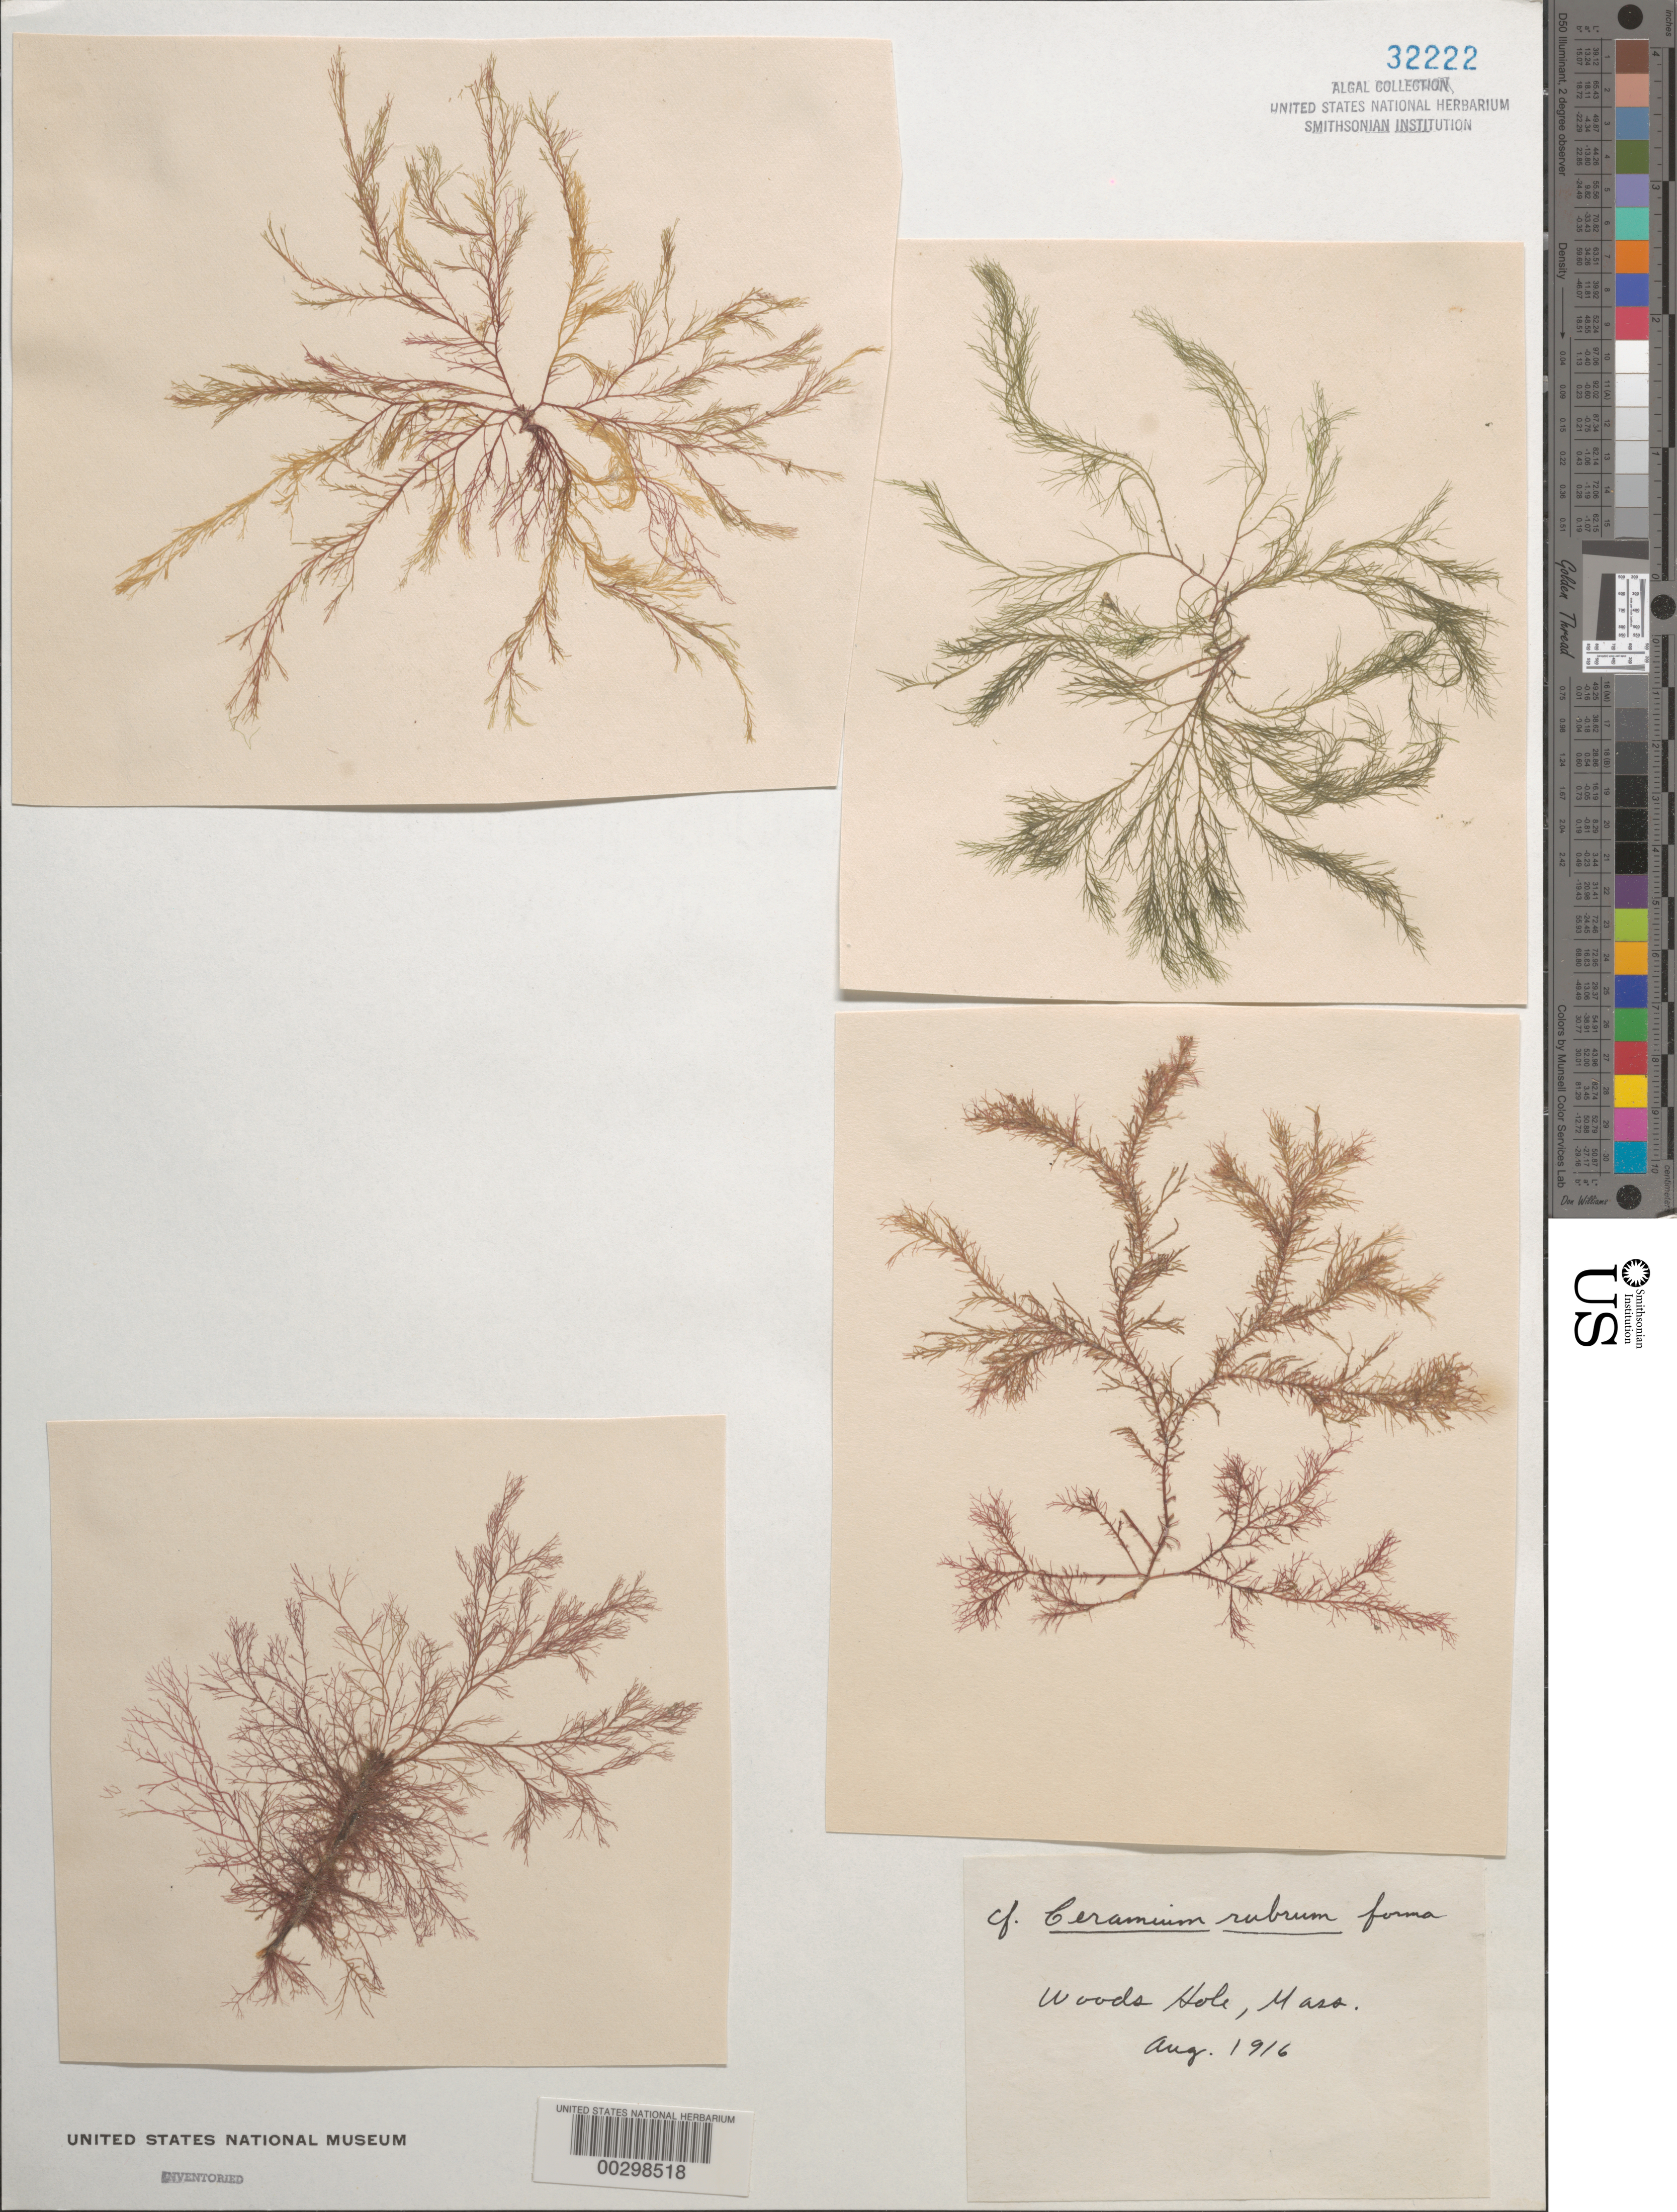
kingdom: Plantae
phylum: Rhodophyta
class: Florideophyceae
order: Ceramiales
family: Ceramiaceae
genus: Ceramium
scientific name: Ceramium rubrum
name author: C. Agardh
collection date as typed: Aug 1916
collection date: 1916-08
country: United States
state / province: Massachusetts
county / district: Barnstable County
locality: Woods Hole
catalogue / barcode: US 32222